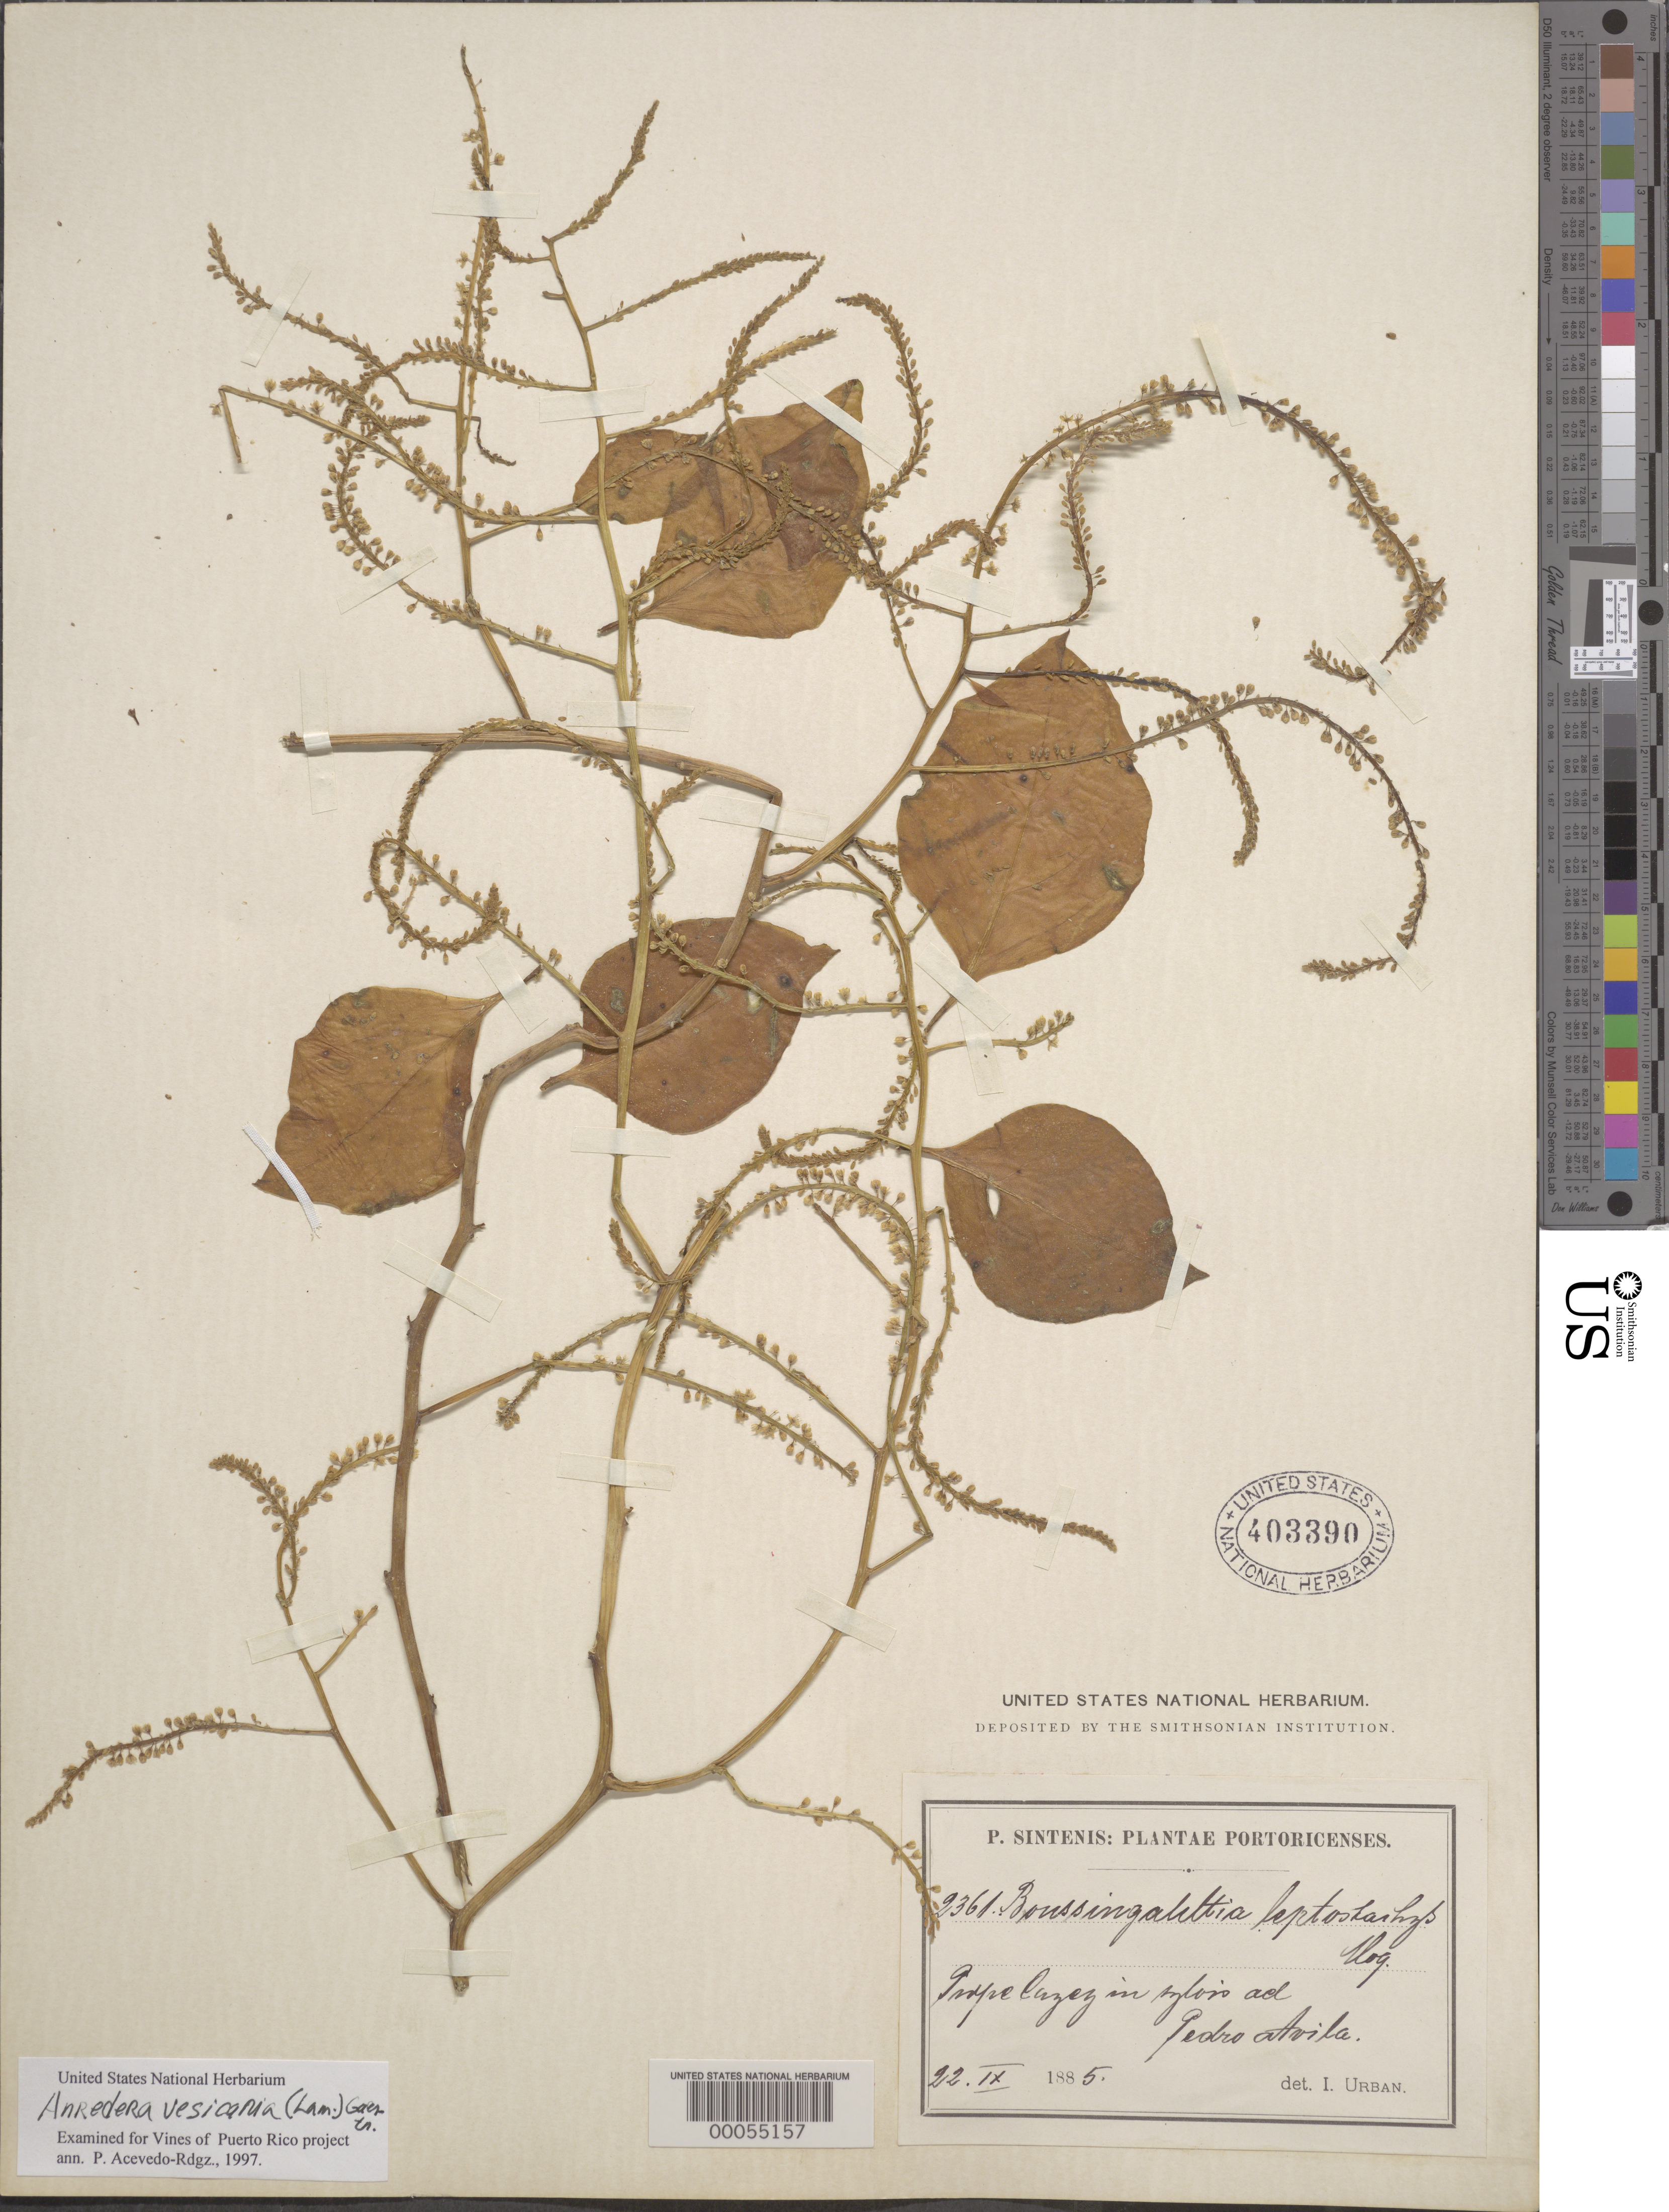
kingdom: Plantae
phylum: Tracheophyta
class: Magnoliopsida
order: Caryophyllales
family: Basellaceae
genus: Anredera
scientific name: Anredera vesicaria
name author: (Lam.) C.F. Gaertn.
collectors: P. Sintenis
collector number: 2361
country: Puerto Rico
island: Greater Antilles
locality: Cayey, in forest at Pedro Avila.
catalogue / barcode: US 403390